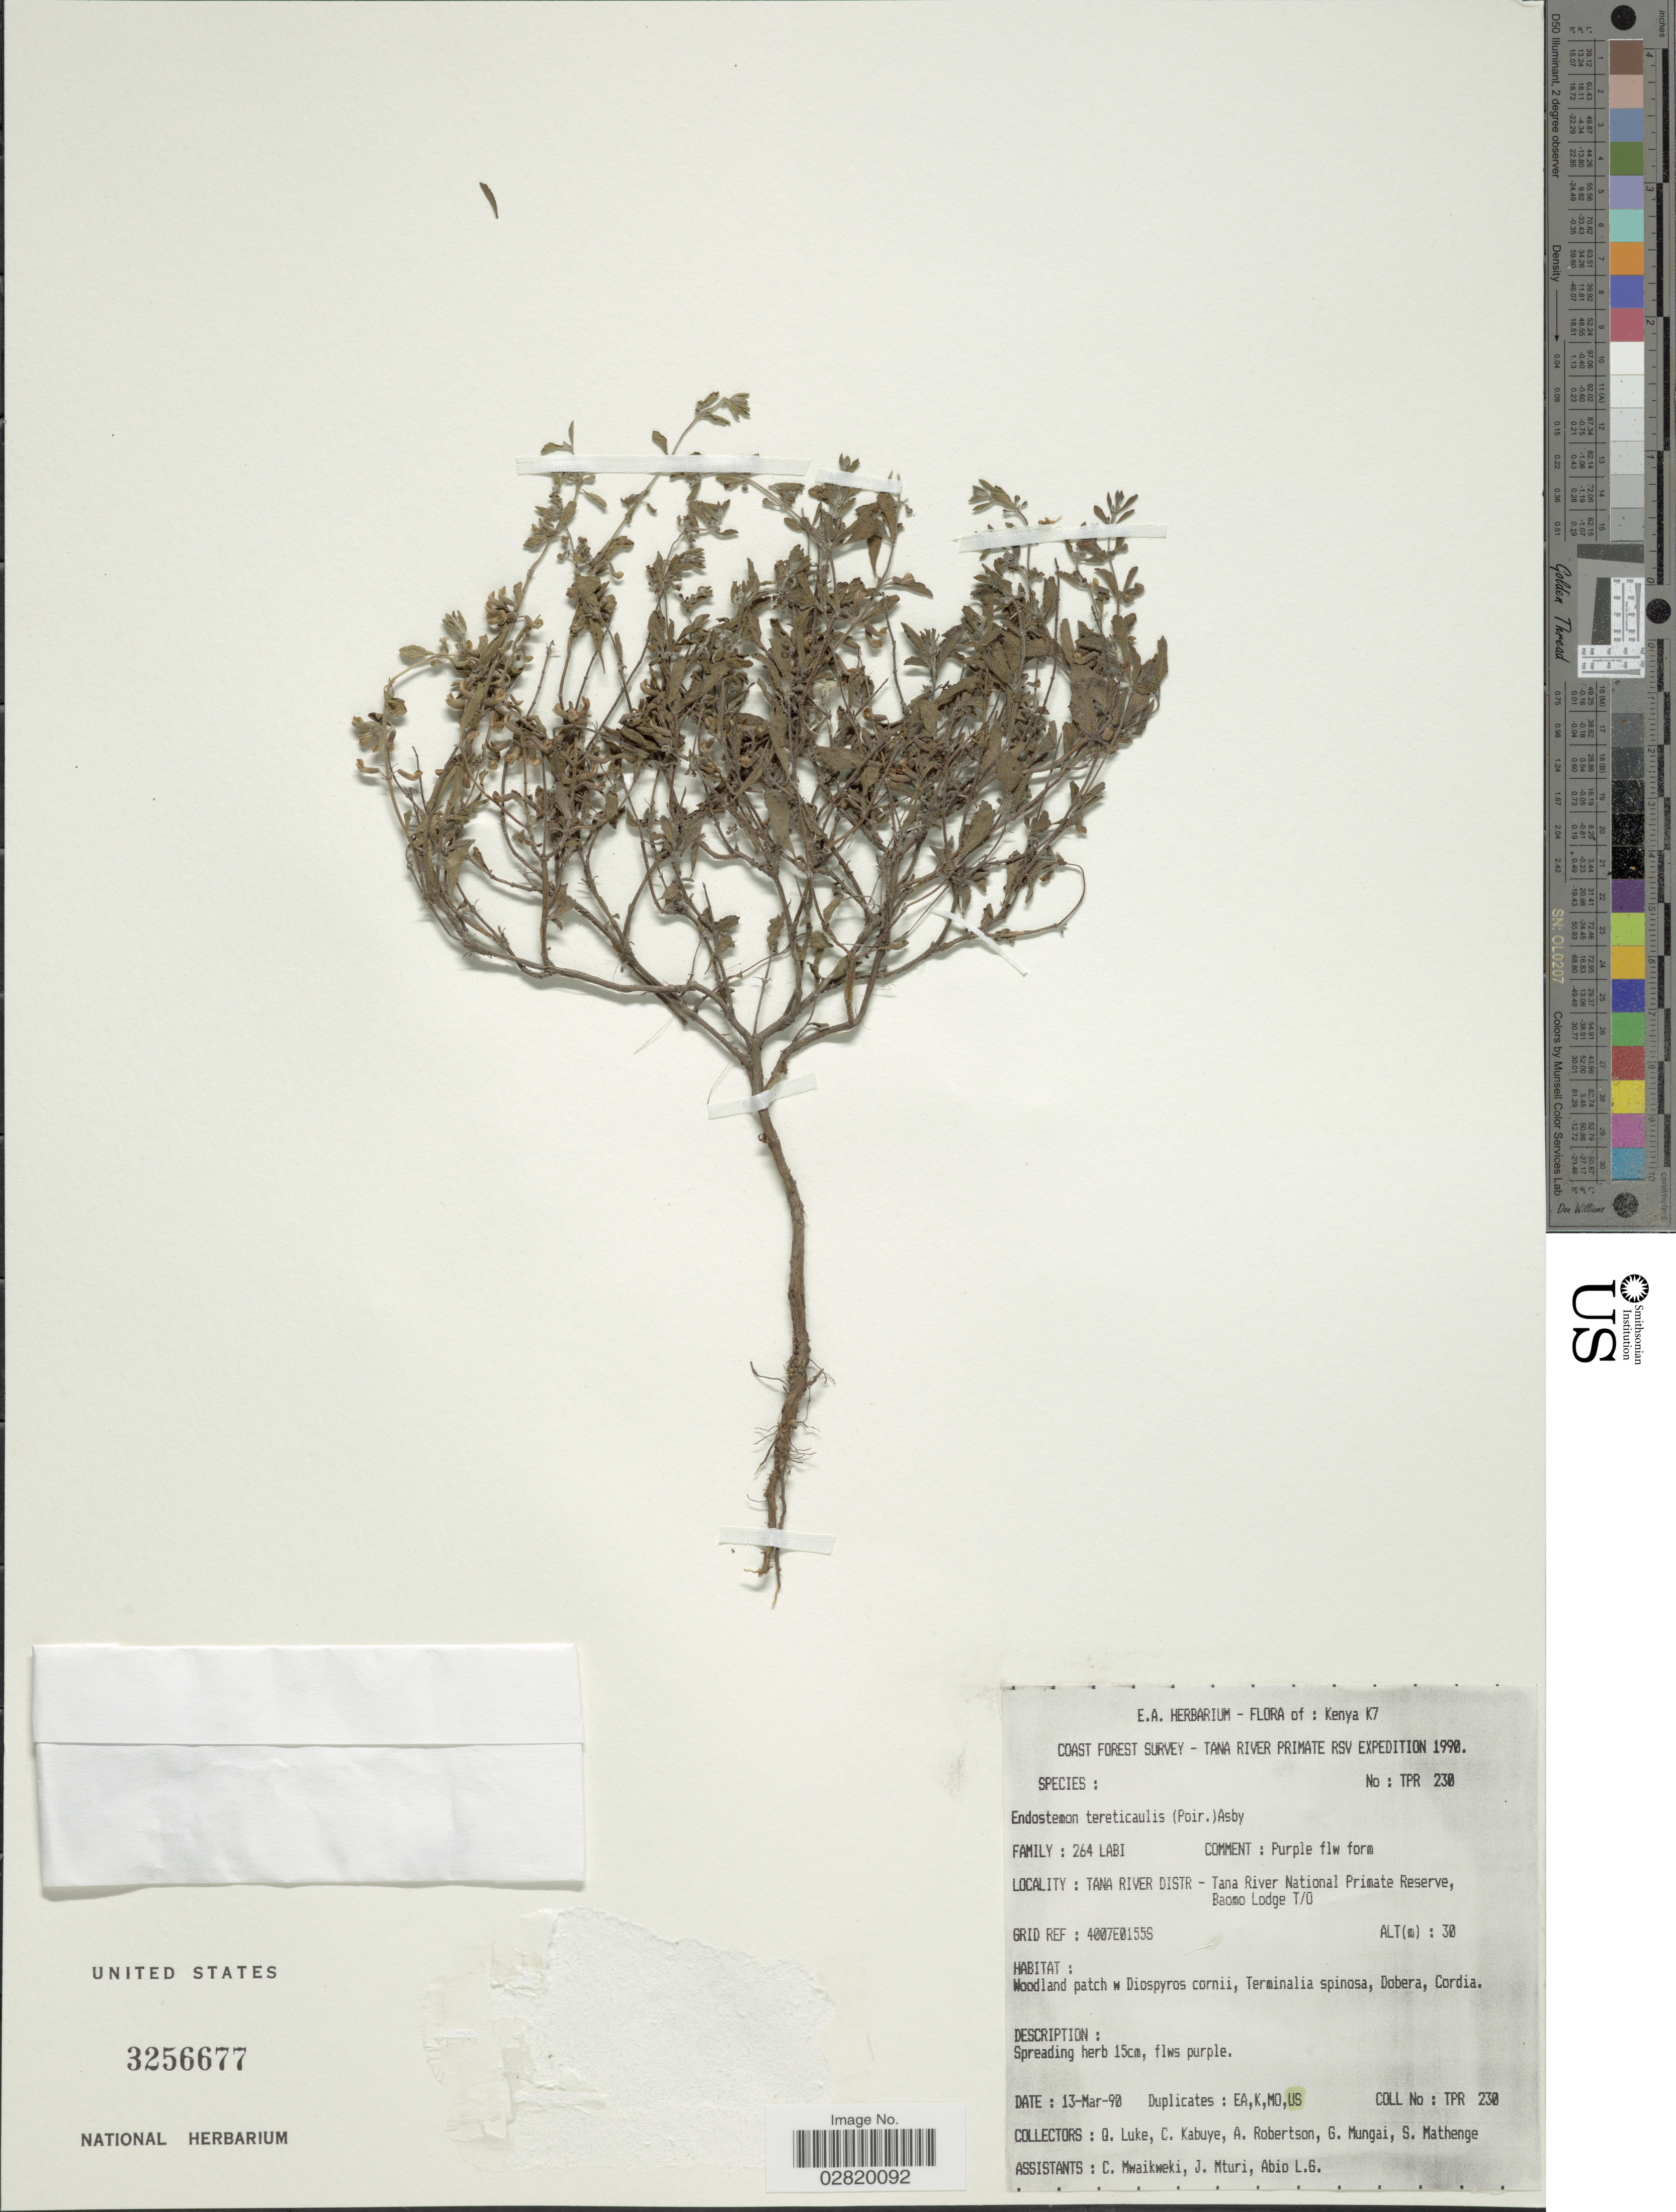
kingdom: Plantae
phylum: Tracheophyta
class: Magnoliopsida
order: Lamiales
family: Lamiaceae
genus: Endostemon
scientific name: Endostemon tereticaulis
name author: (M.R. Ashby) Poir.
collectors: G. Luke, C. Kabuye, A. Robertson, G. Mungai & et al.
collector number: TPR230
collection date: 1990-03-13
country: Kenya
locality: K7, Tana River Distr - Tana River National Primate Reserve, Baomo Lodge T/O.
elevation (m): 30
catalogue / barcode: US 3256677